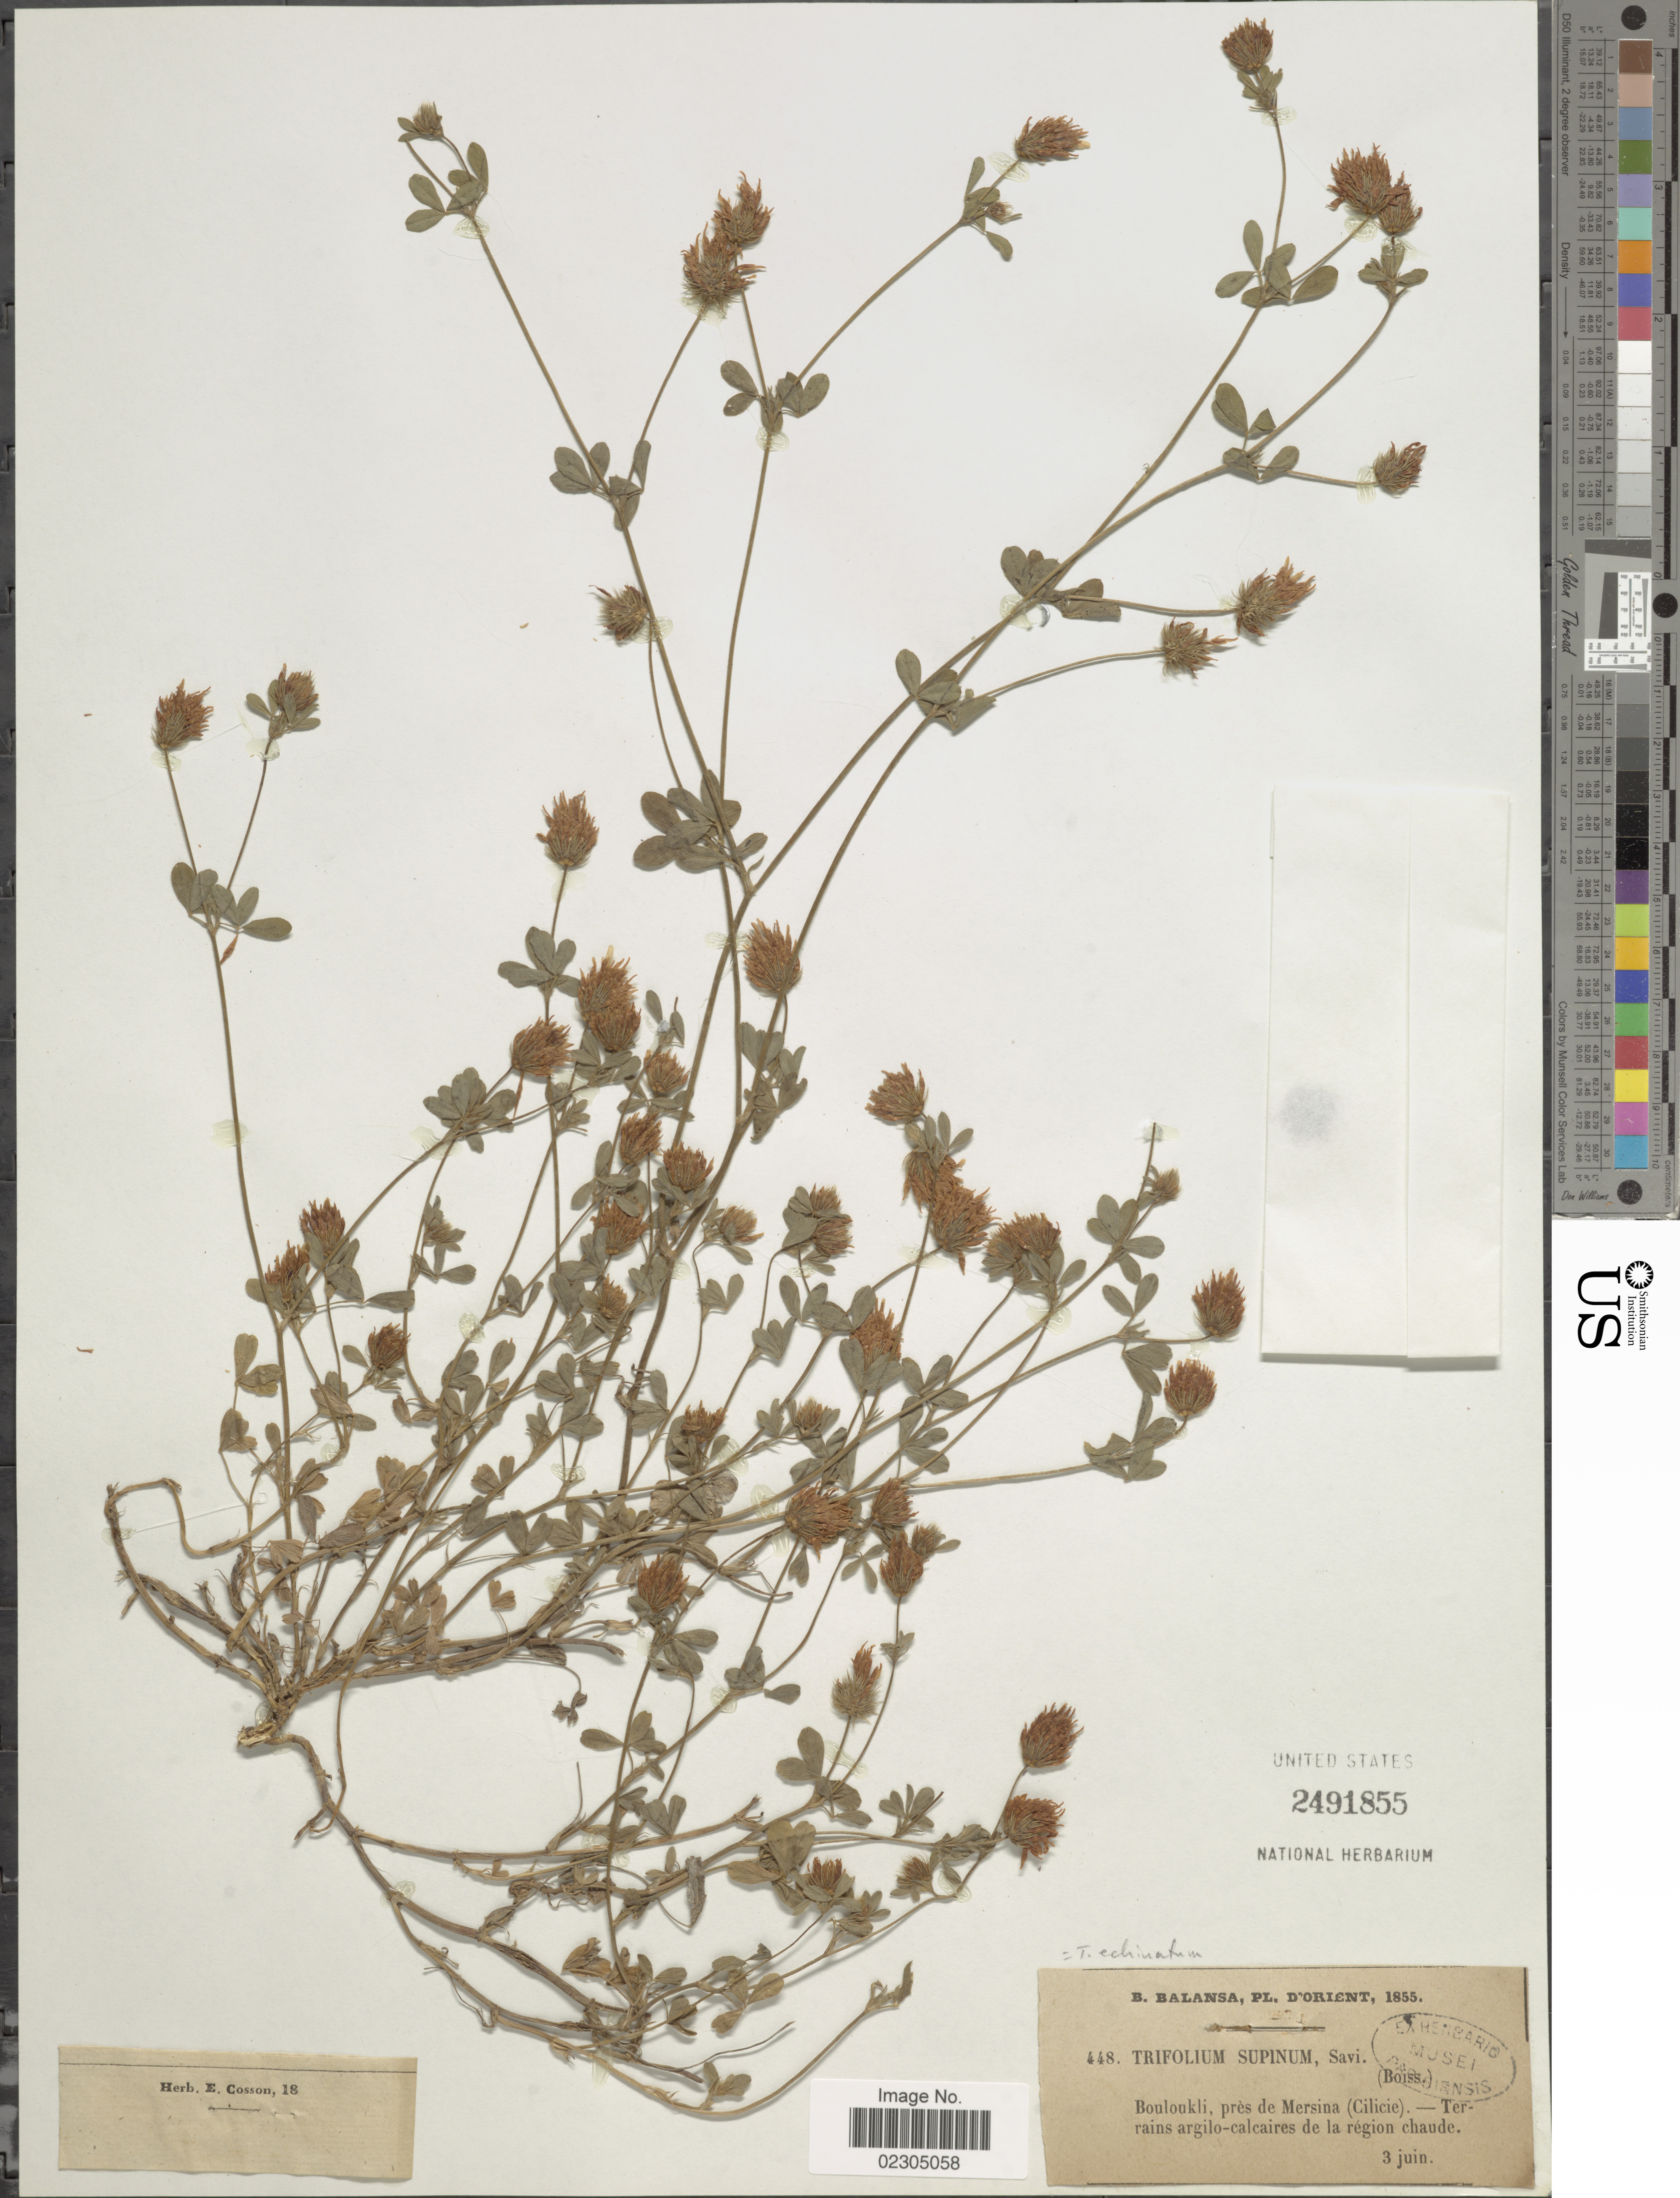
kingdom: Plantae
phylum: Tracheophyta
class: Magnoliopsida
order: Fabales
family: Fabaceae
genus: Trifolium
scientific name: Trifolium echinatum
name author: M. Bieb.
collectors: B. Balansa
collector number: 448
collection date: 1855-06-03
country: Turkey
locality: D'Orient. Bouloukli, pres de Mersina (Cilicie).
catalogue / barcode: US 2491855